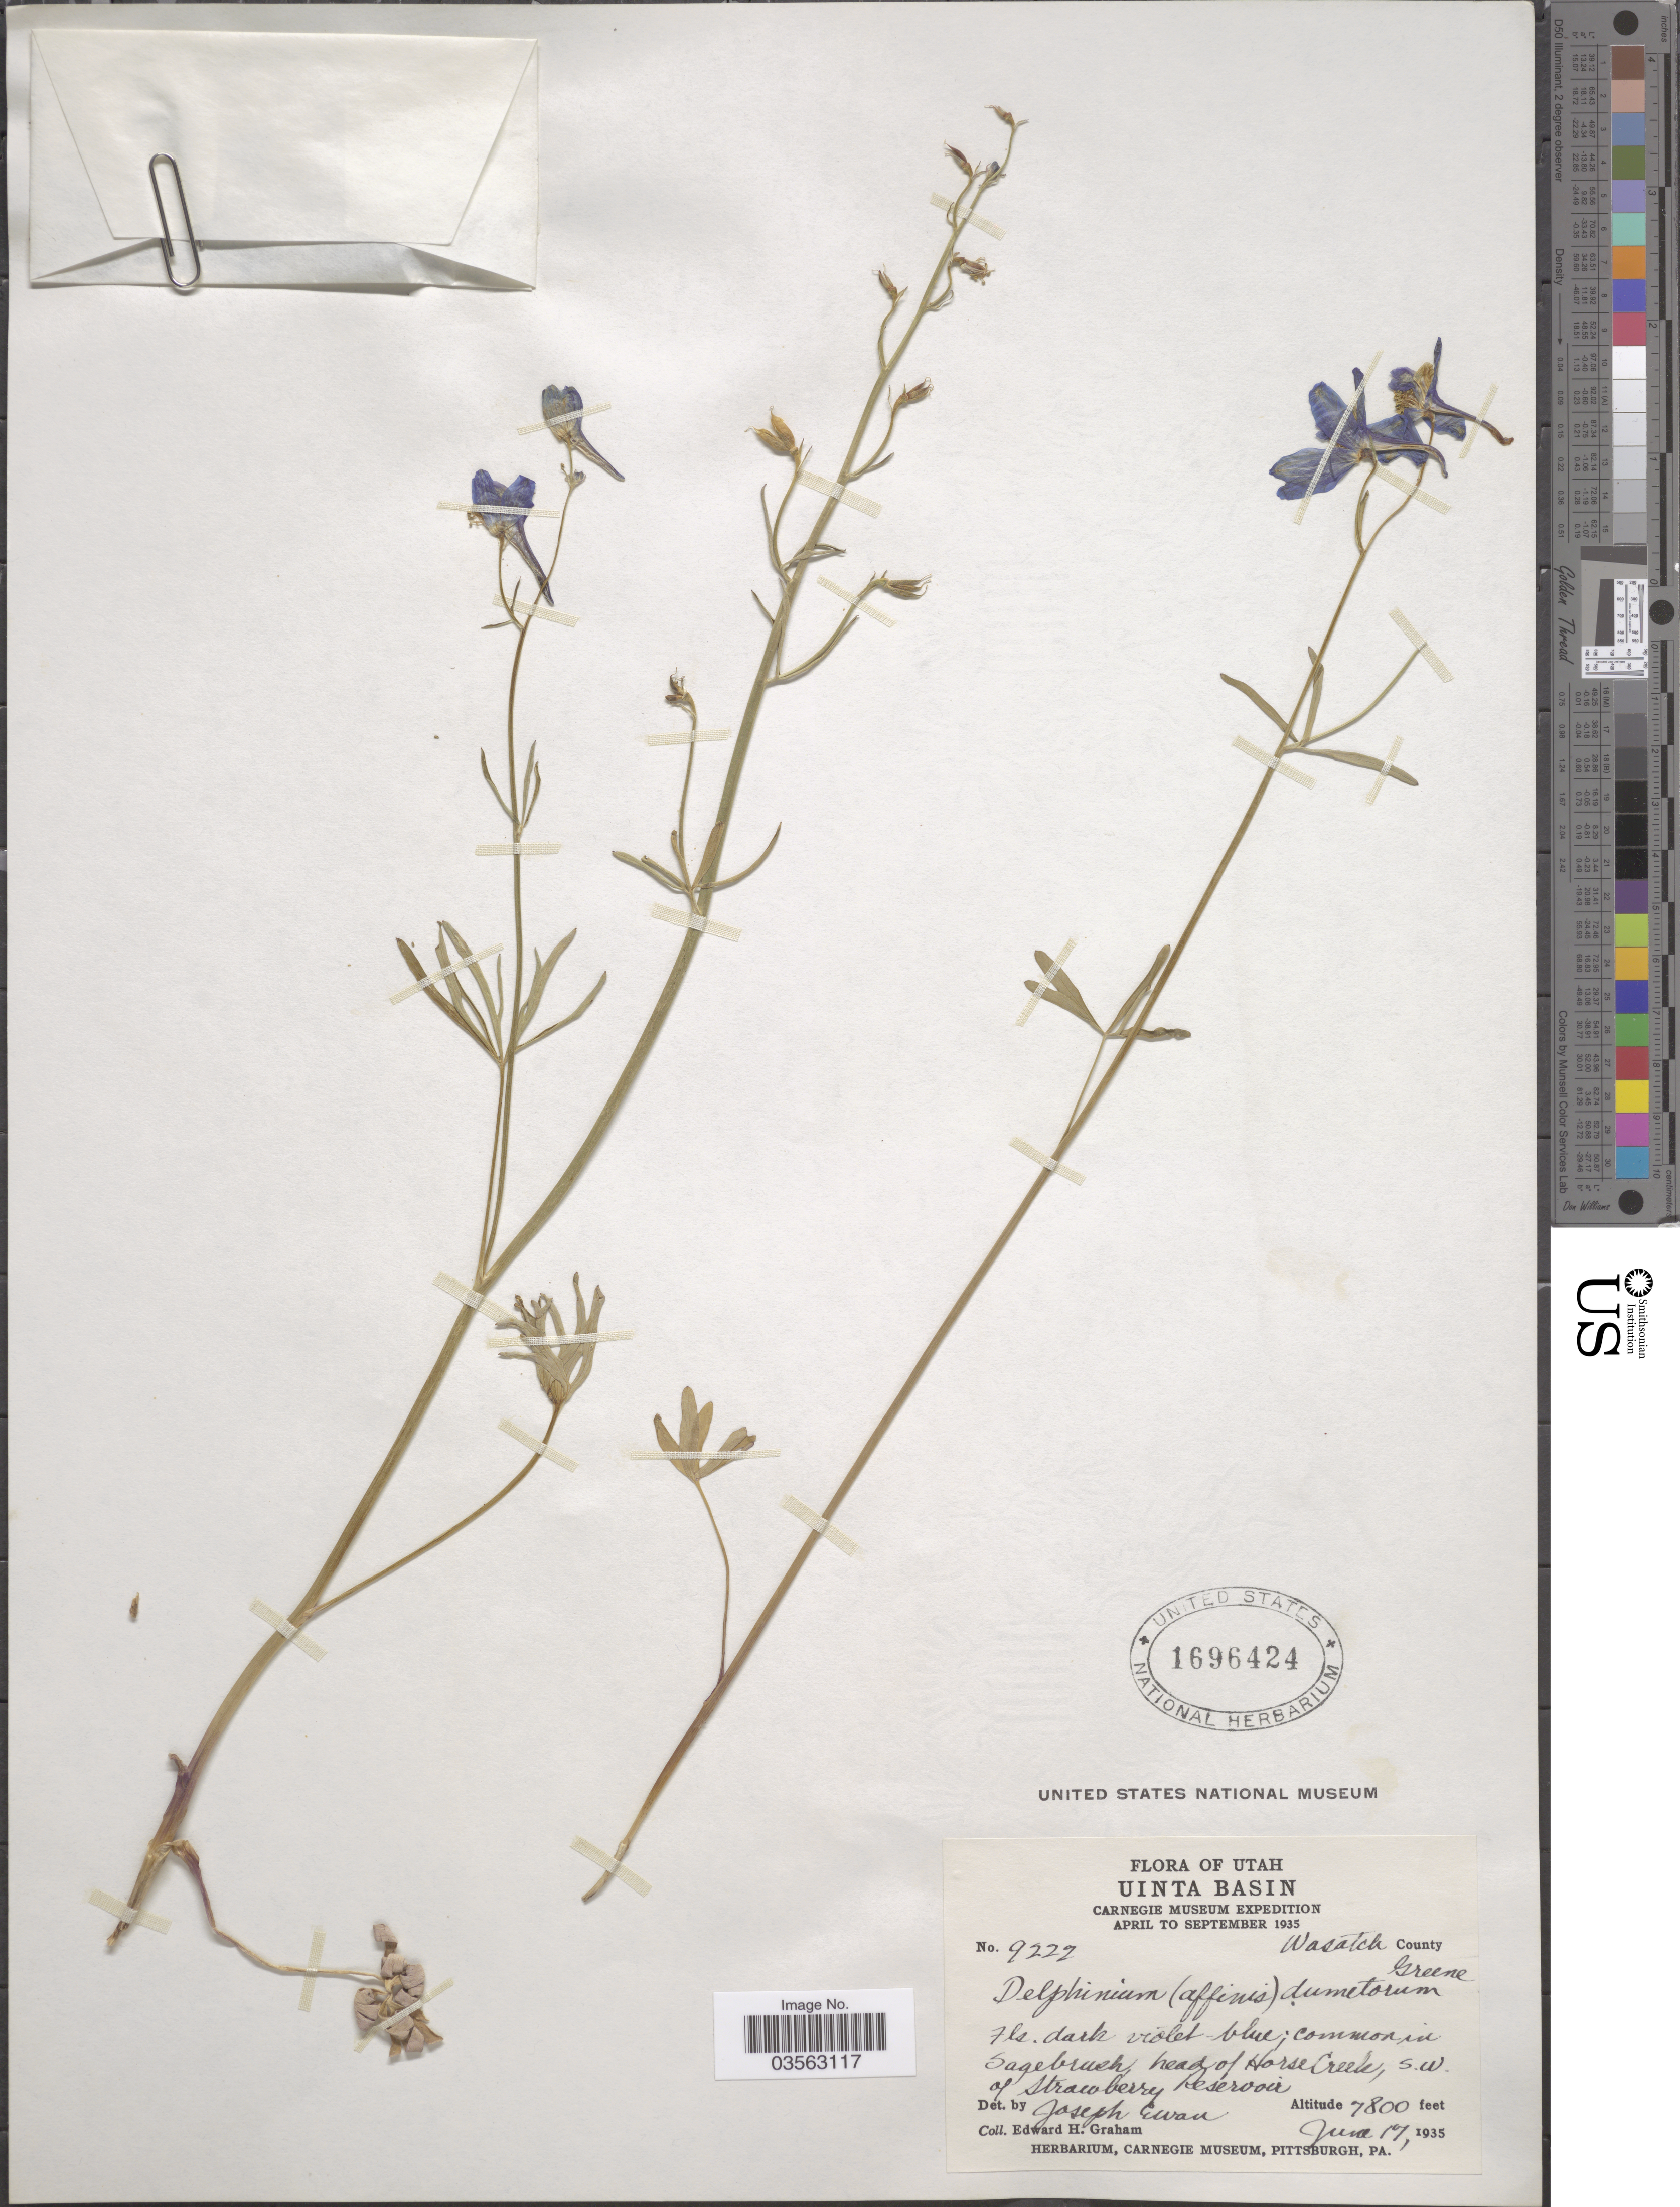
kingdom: Plantae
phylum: Tracheophyta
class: Magnoliopsida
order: Ranunculales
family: Ranunculaceae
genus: Delphinium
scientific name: Delphinium dumetorum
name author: Greene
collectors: E. H. Graham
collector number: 9229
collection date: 1935-06-17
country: United States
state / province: Utah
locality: Uinta Basin. Wasach County. Sagebrush head of Horse Creek, S. W. of Strawberry Reservoir.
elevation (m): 2377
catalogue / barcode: US 1696424